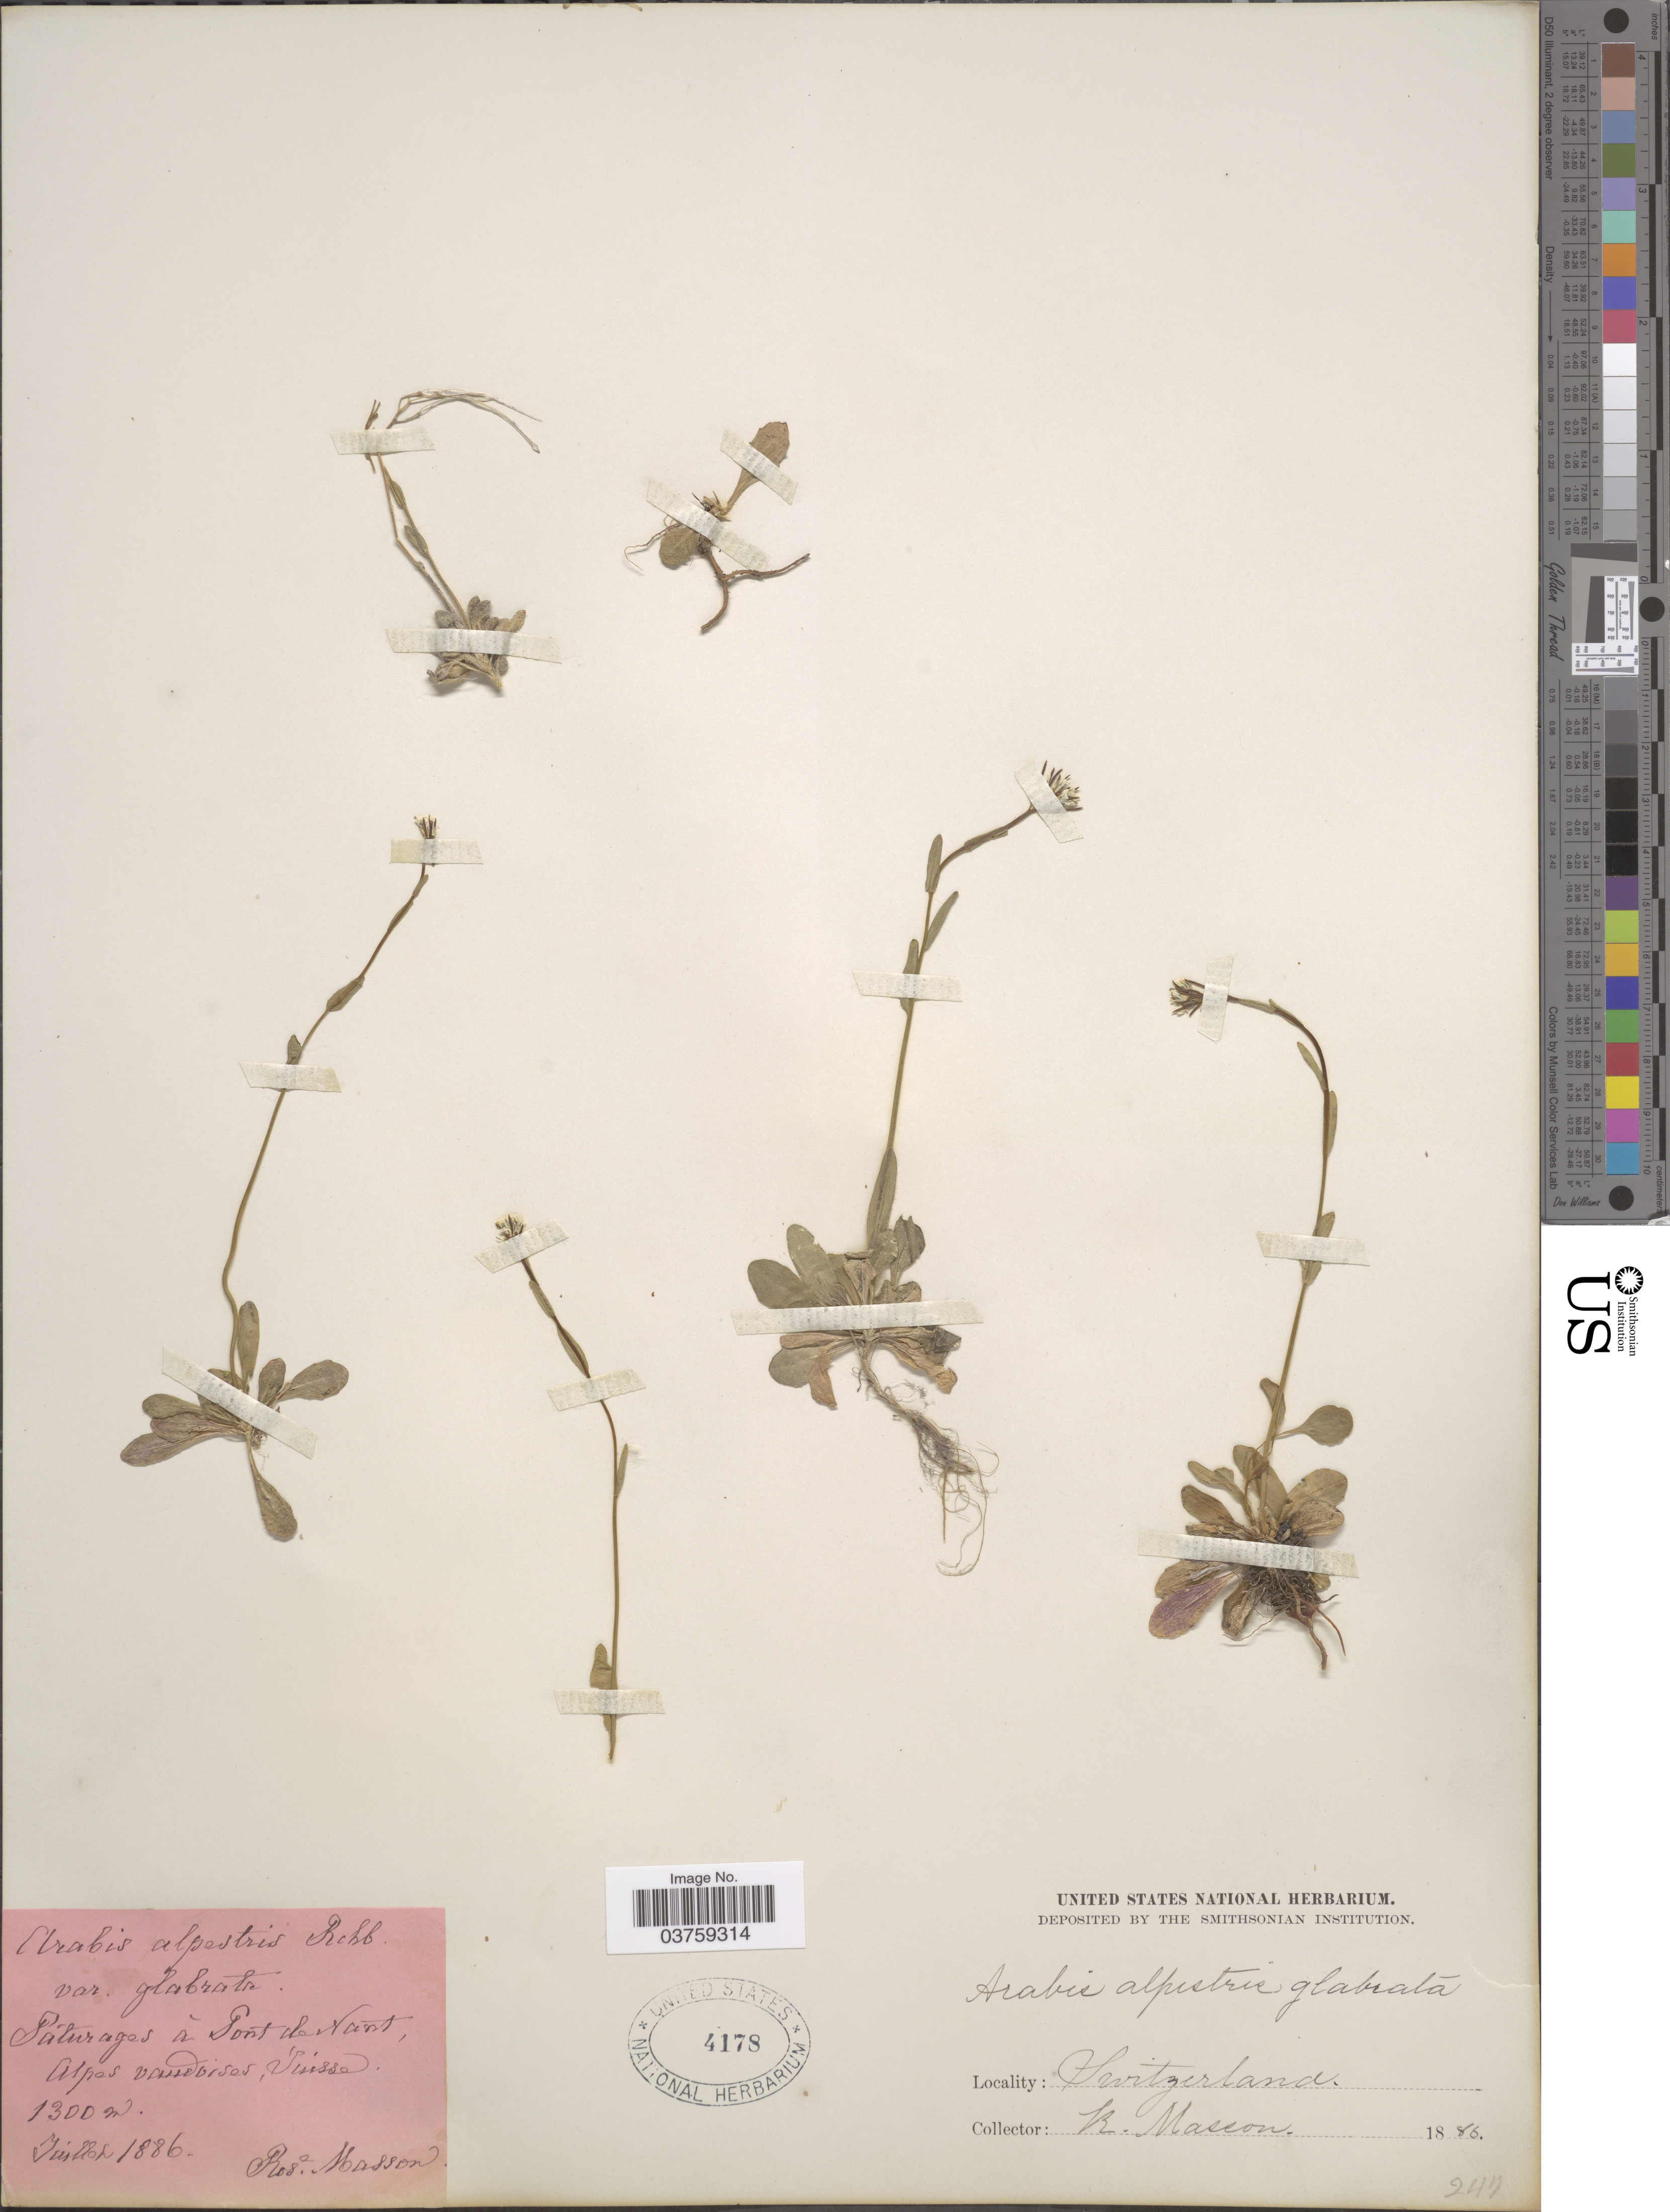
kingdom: Plantae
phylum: Tracheophyta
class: Magnoliopsida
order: Brassicales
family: Brassicaceae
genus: Arabis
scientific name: Arabis alpestris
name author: Schleich. ex Rchb.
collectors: R. Masson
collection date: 1886-07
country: Switzerland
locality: Páturages á Pont de Nant, Alpes vaudoises, Suisse.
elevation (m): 1300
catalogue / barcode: US 4178